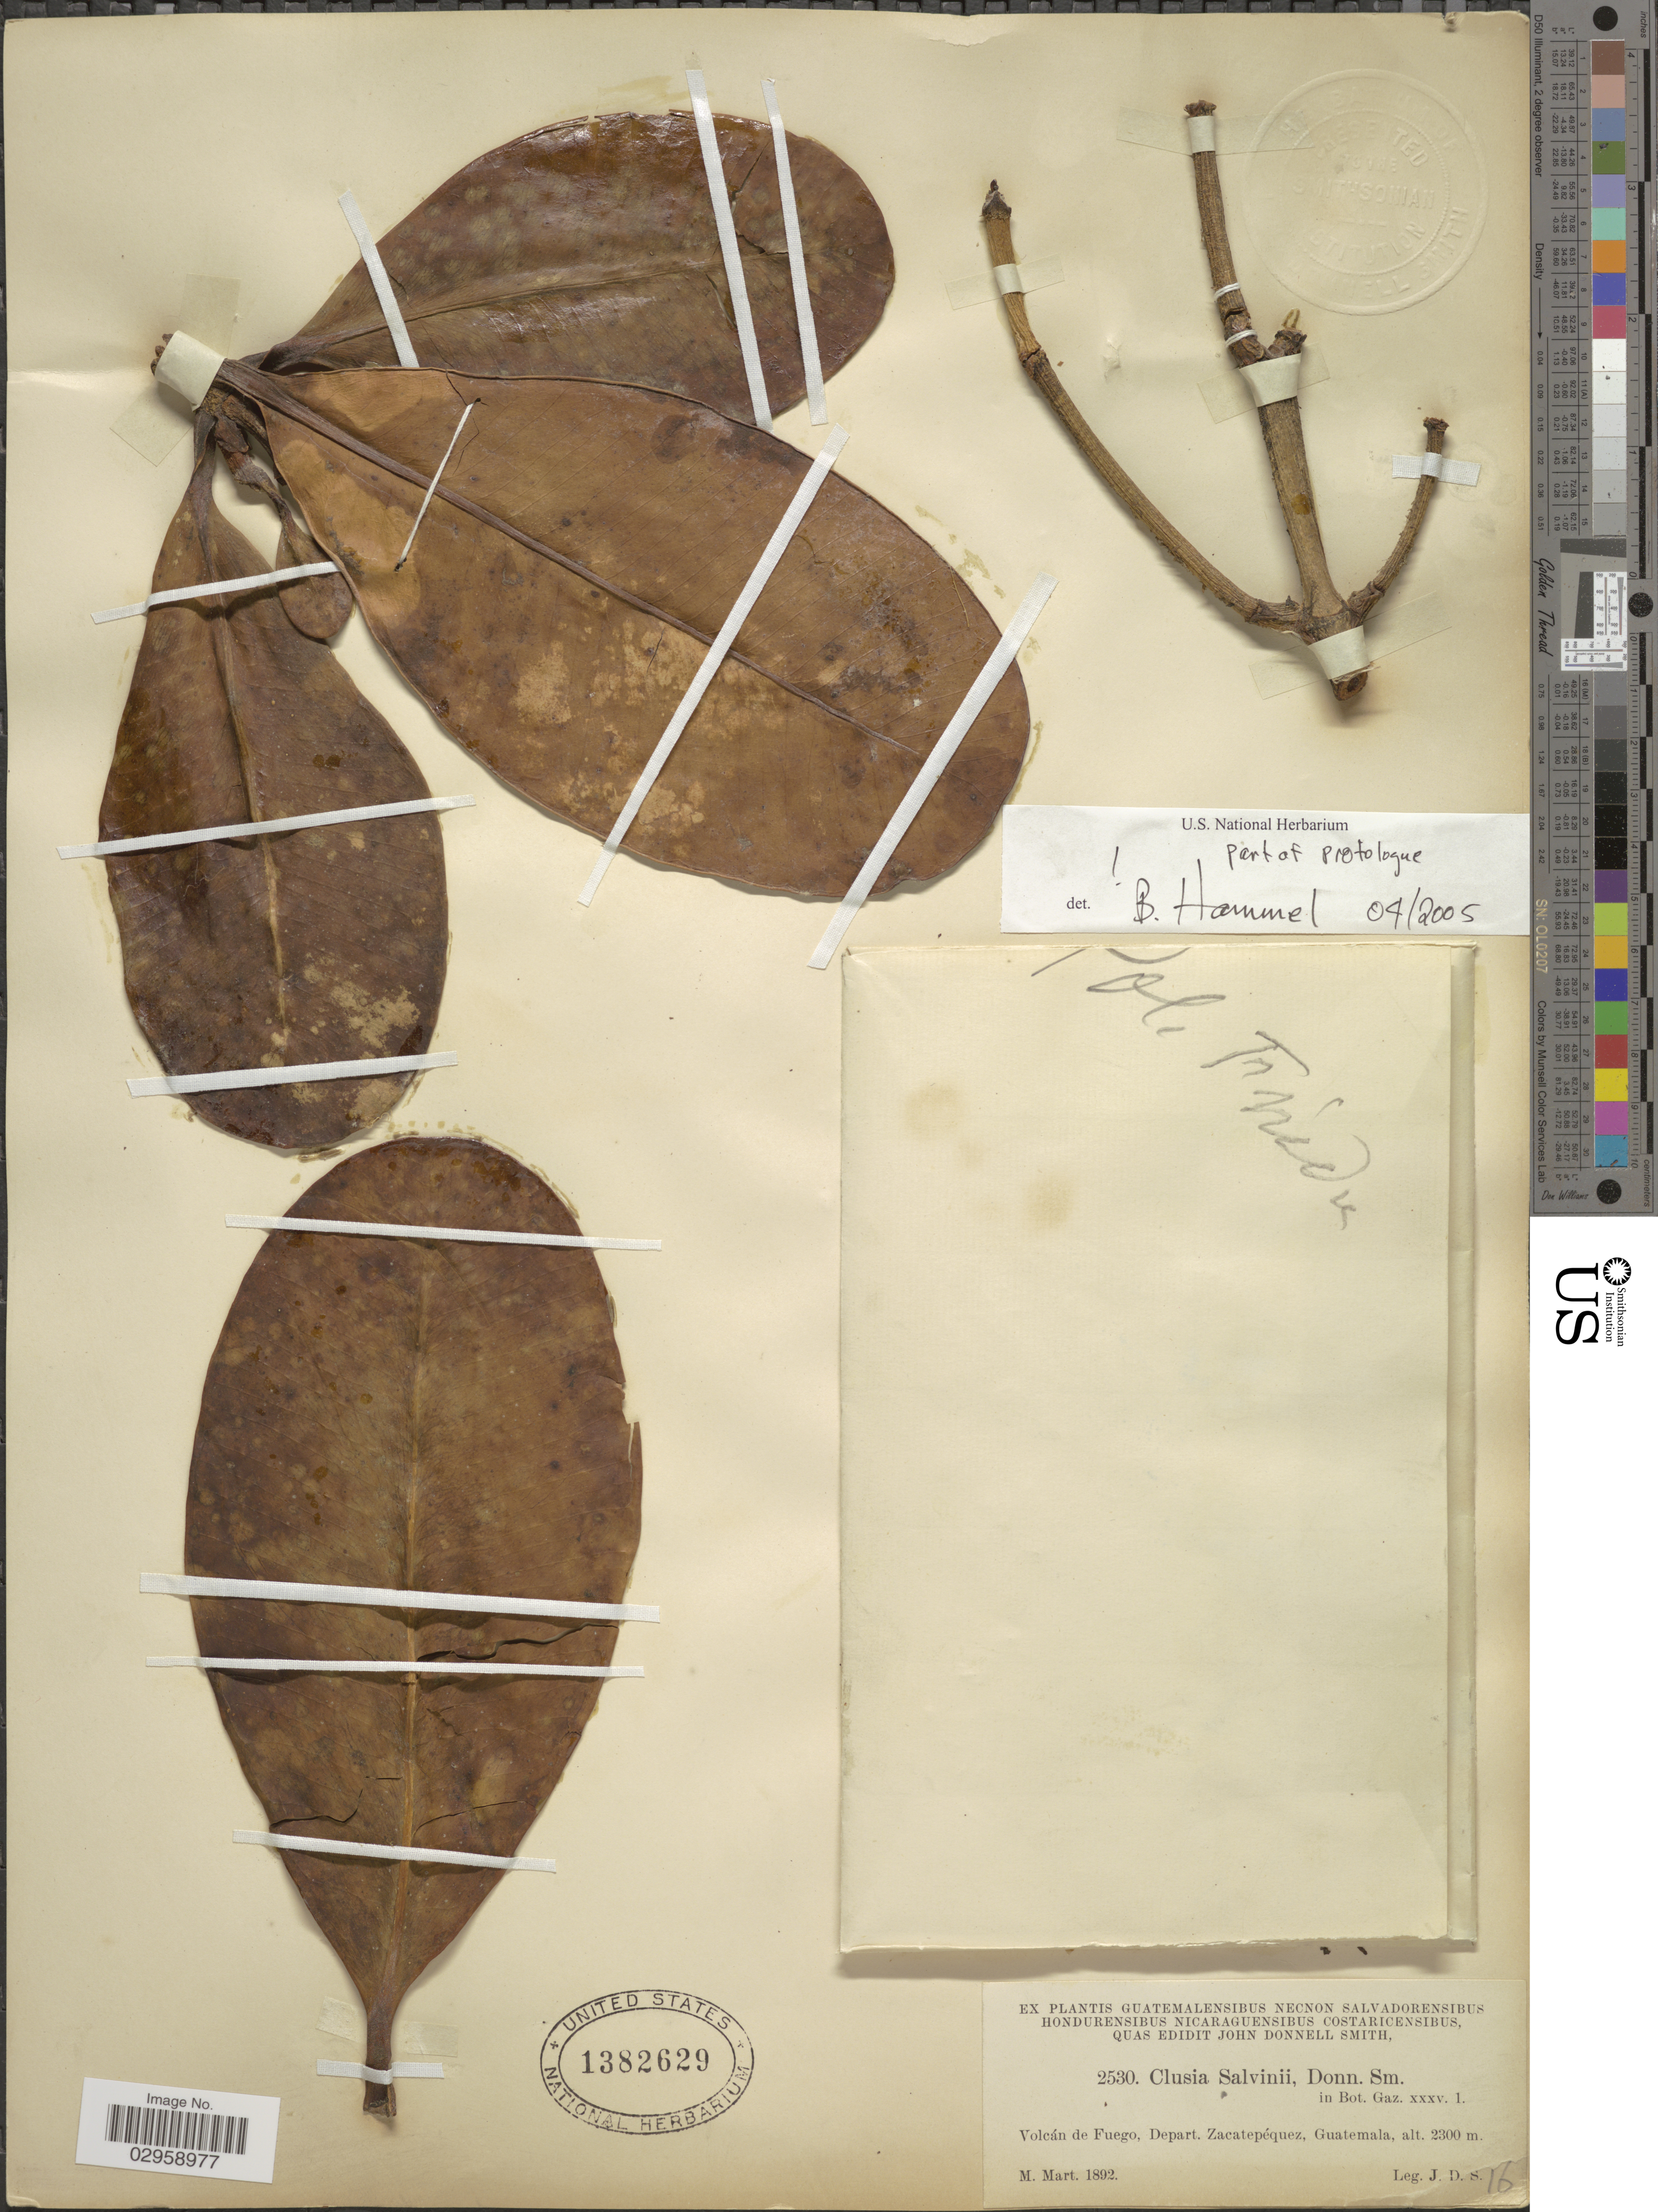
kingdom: Plantae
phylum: Tracheophyta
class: Magnoliopsida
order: Malpighiales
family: Clusiaceae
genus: Clusia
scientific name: Clusia salvinii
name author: Donn. Sm.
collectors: J. Donnell Smith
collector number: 2530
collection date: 1892-03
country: Guatemala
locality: Volcán de Fuego, Depart. Zacatepéquez.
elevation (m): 2300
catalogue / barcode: US 1382629